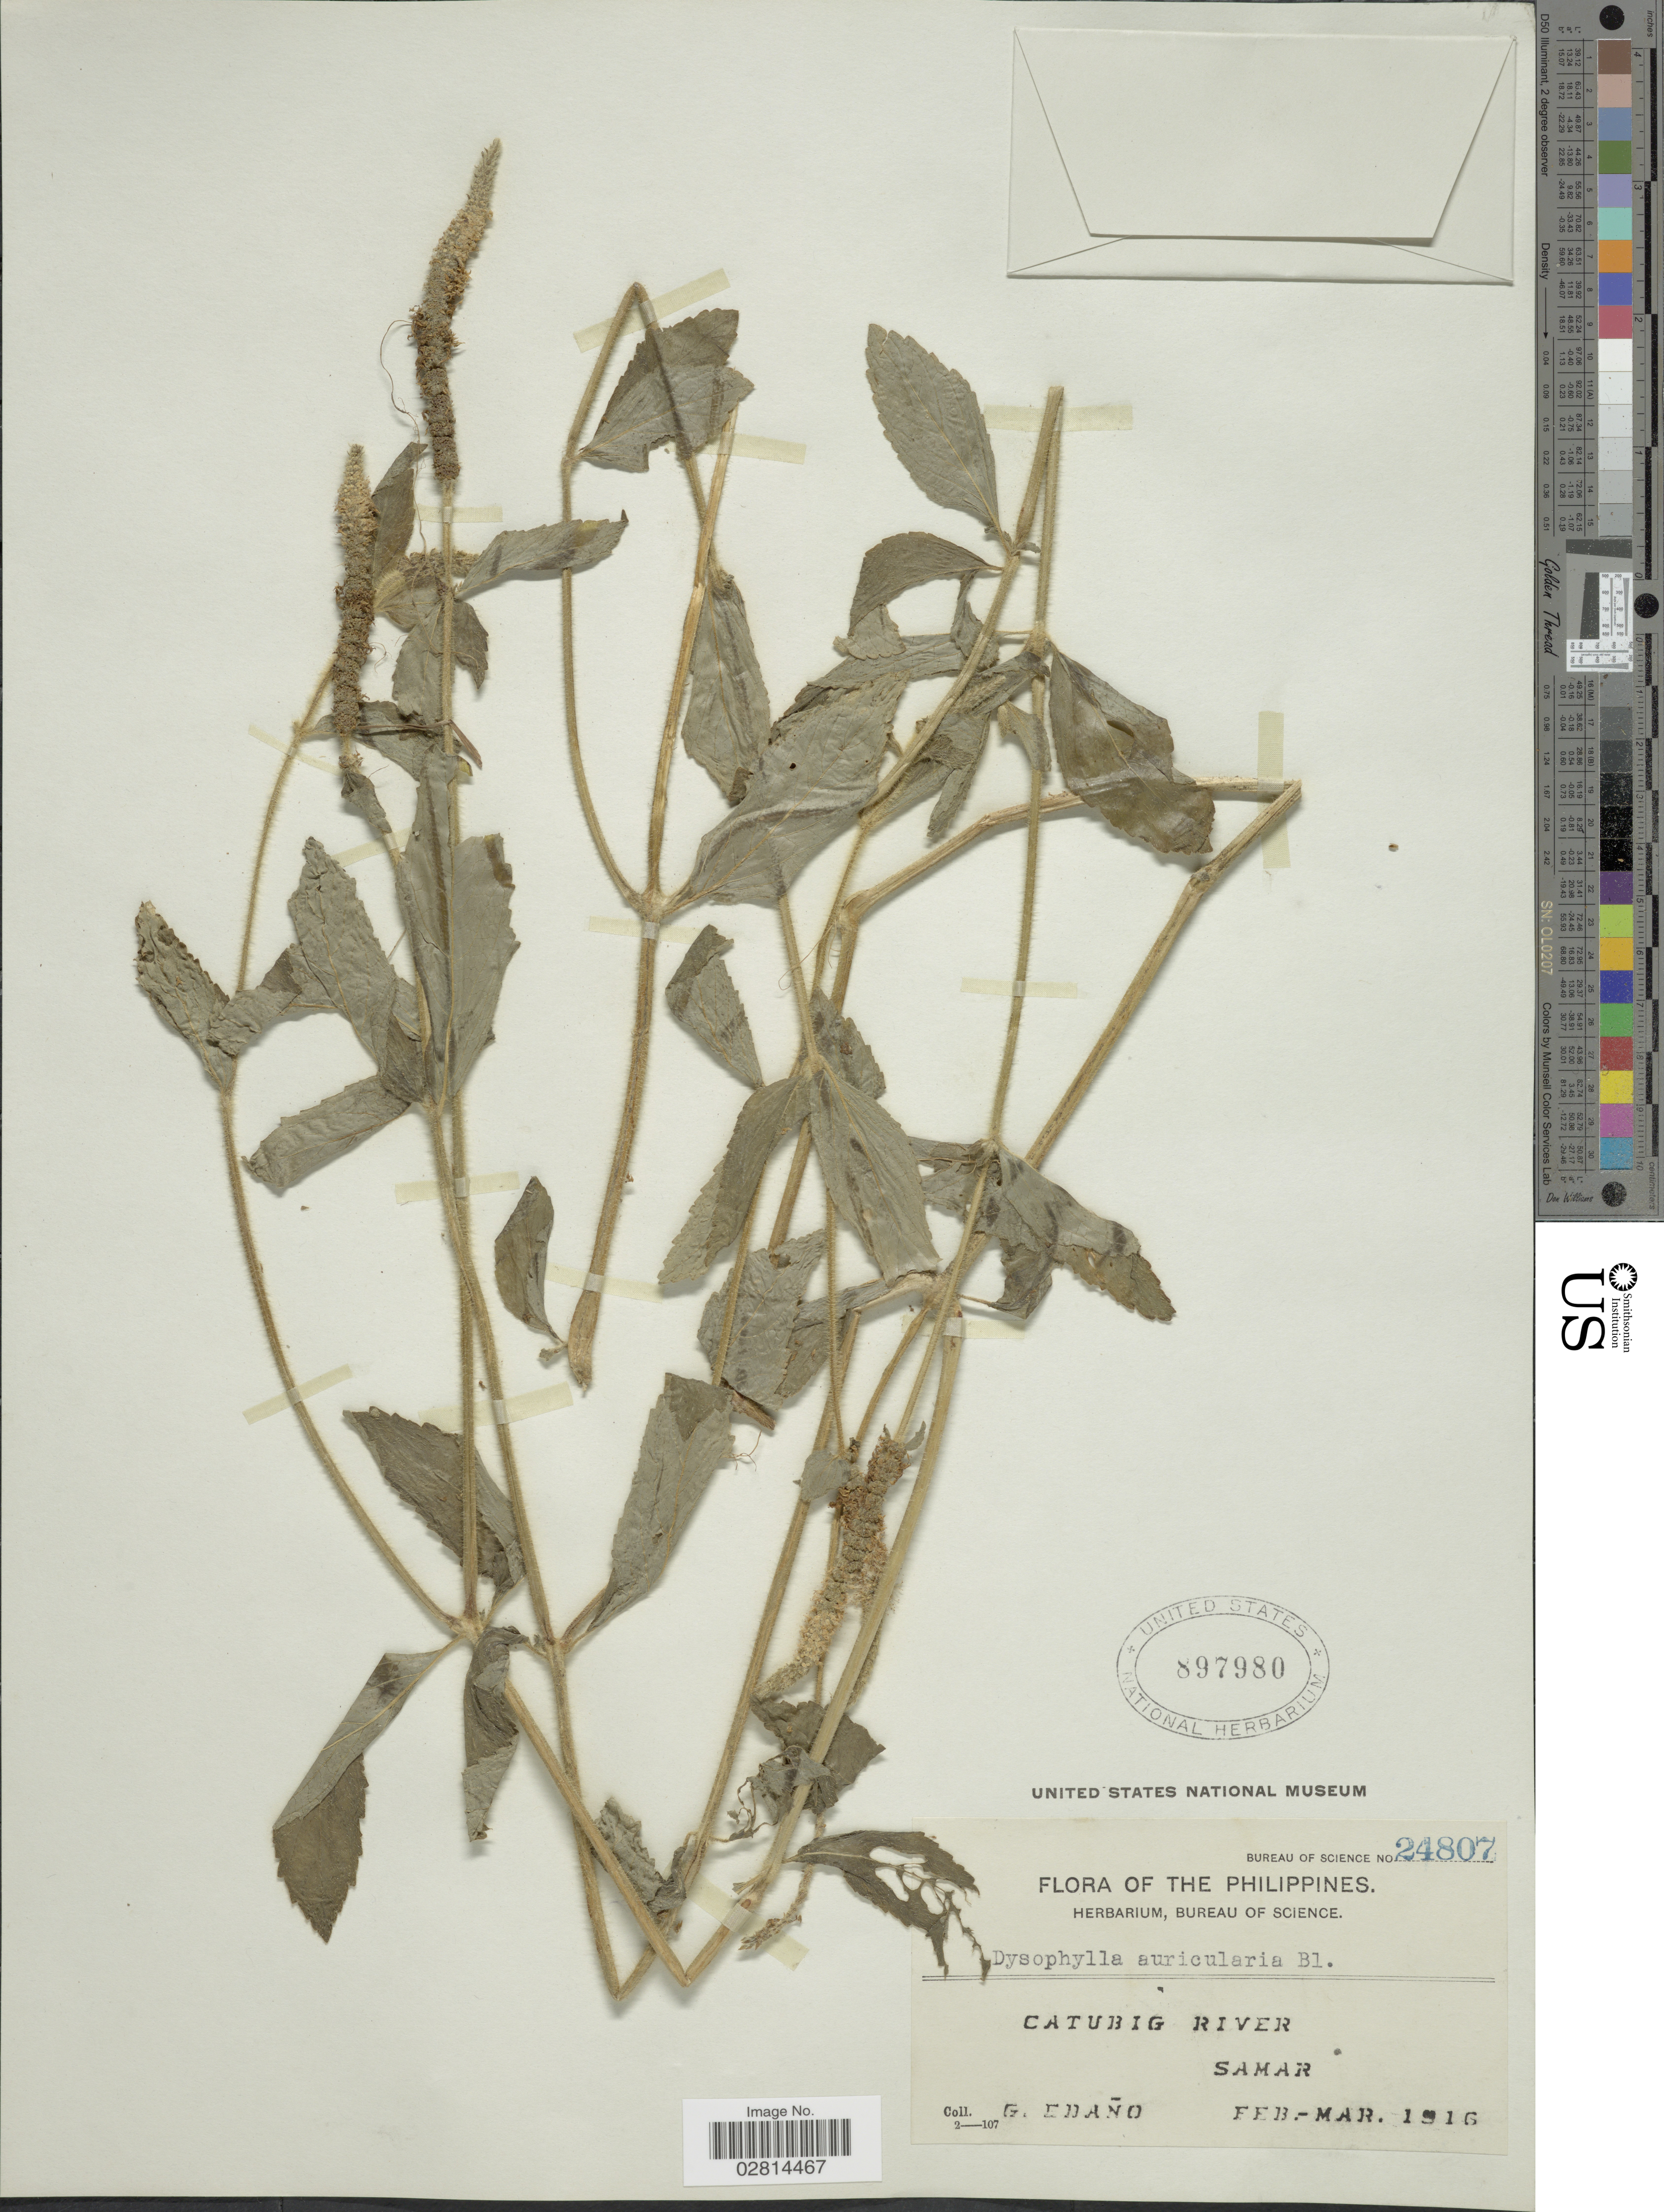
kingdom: Plantae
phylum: Tracheophyta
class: Magnoliopsida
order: Lamiales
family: Lamiaceae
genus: Pogostemon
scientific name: Pogostemon auricularius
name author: (L.) Hassk.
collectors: G. Edaño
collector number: Bureau of Science 24807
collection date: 1916-02/1916-03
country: Philippines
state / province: Eastern Visayas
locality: Catubig River. Samar.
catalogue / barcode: US 897980